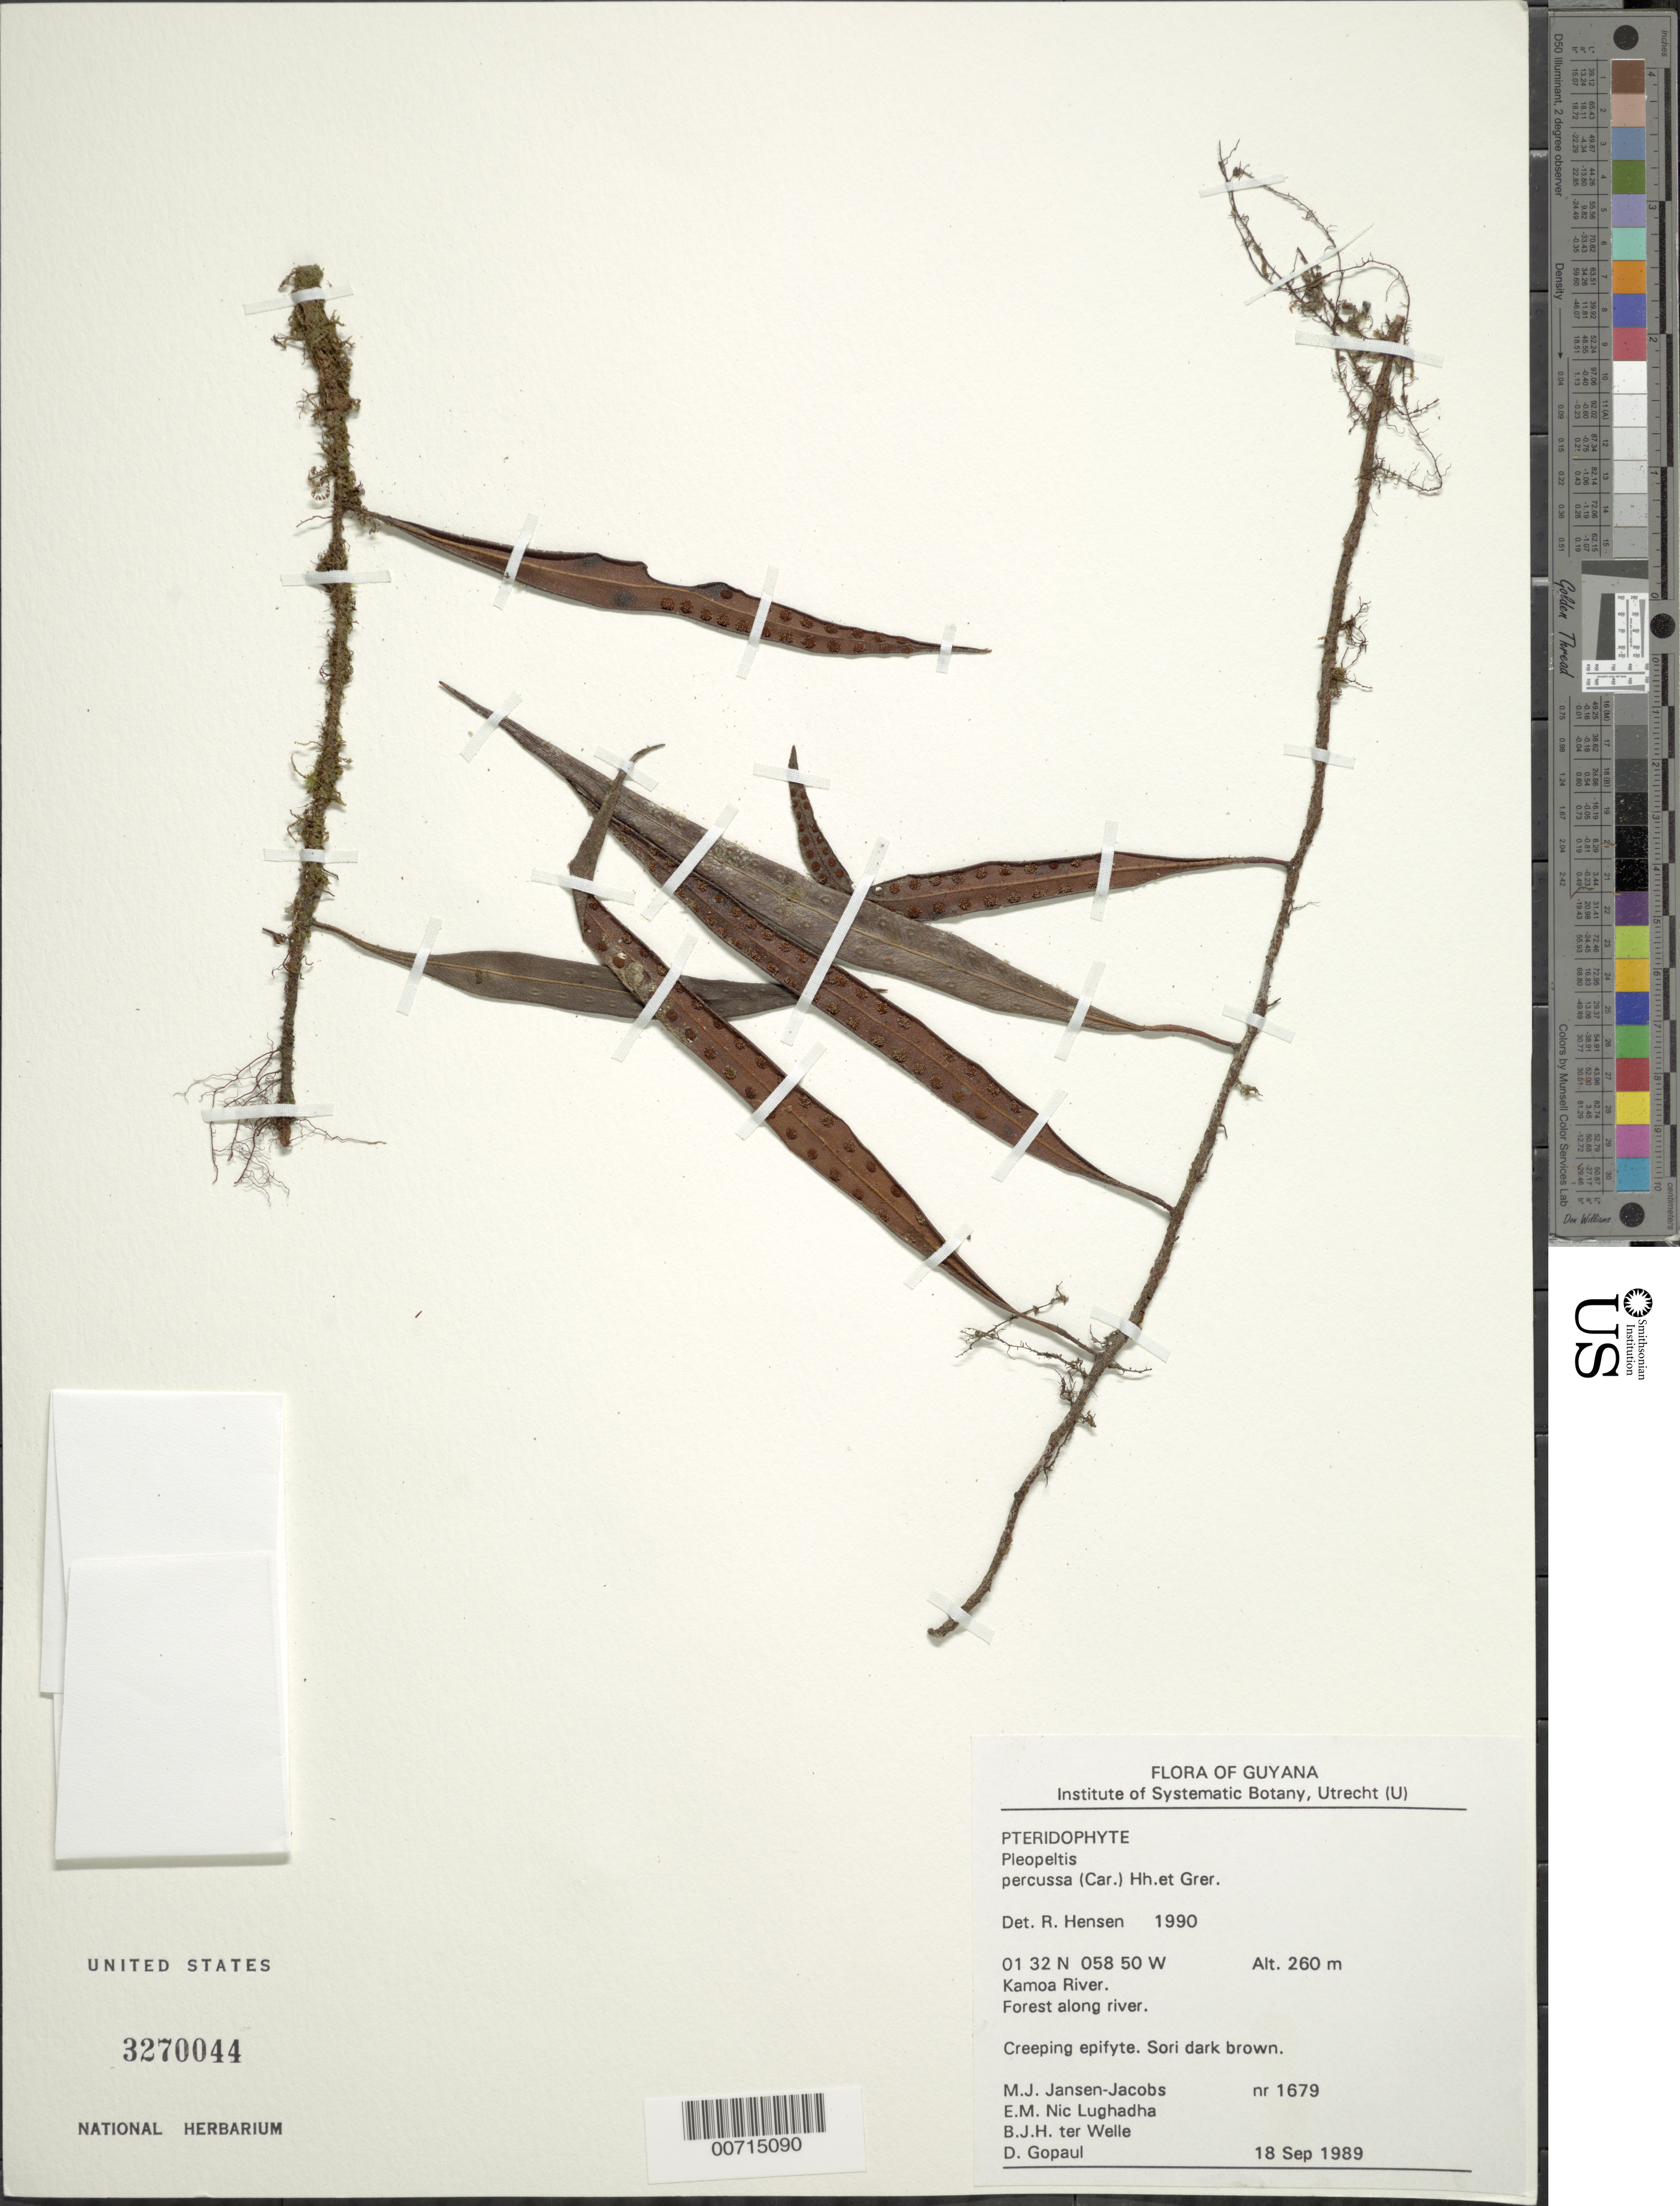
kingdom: Plantae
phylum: Tracheophyta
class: Polypodiopsida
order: Polypodiales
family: Polypodiaceae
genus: Microgramma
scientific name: Microgramma percussa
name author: (Cav.) de la Sota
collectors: M. J. Jansen-Jacobs, E. Nic Lughadha, B. Welle & D. Gopaul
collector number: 1679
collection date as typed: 18-Sep-89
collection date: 1989-09-18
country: Guyana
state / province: U. Takutu-U. Essequibo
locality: Kamoa River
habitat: Forest along river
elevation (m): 260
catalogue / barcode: US 3270044